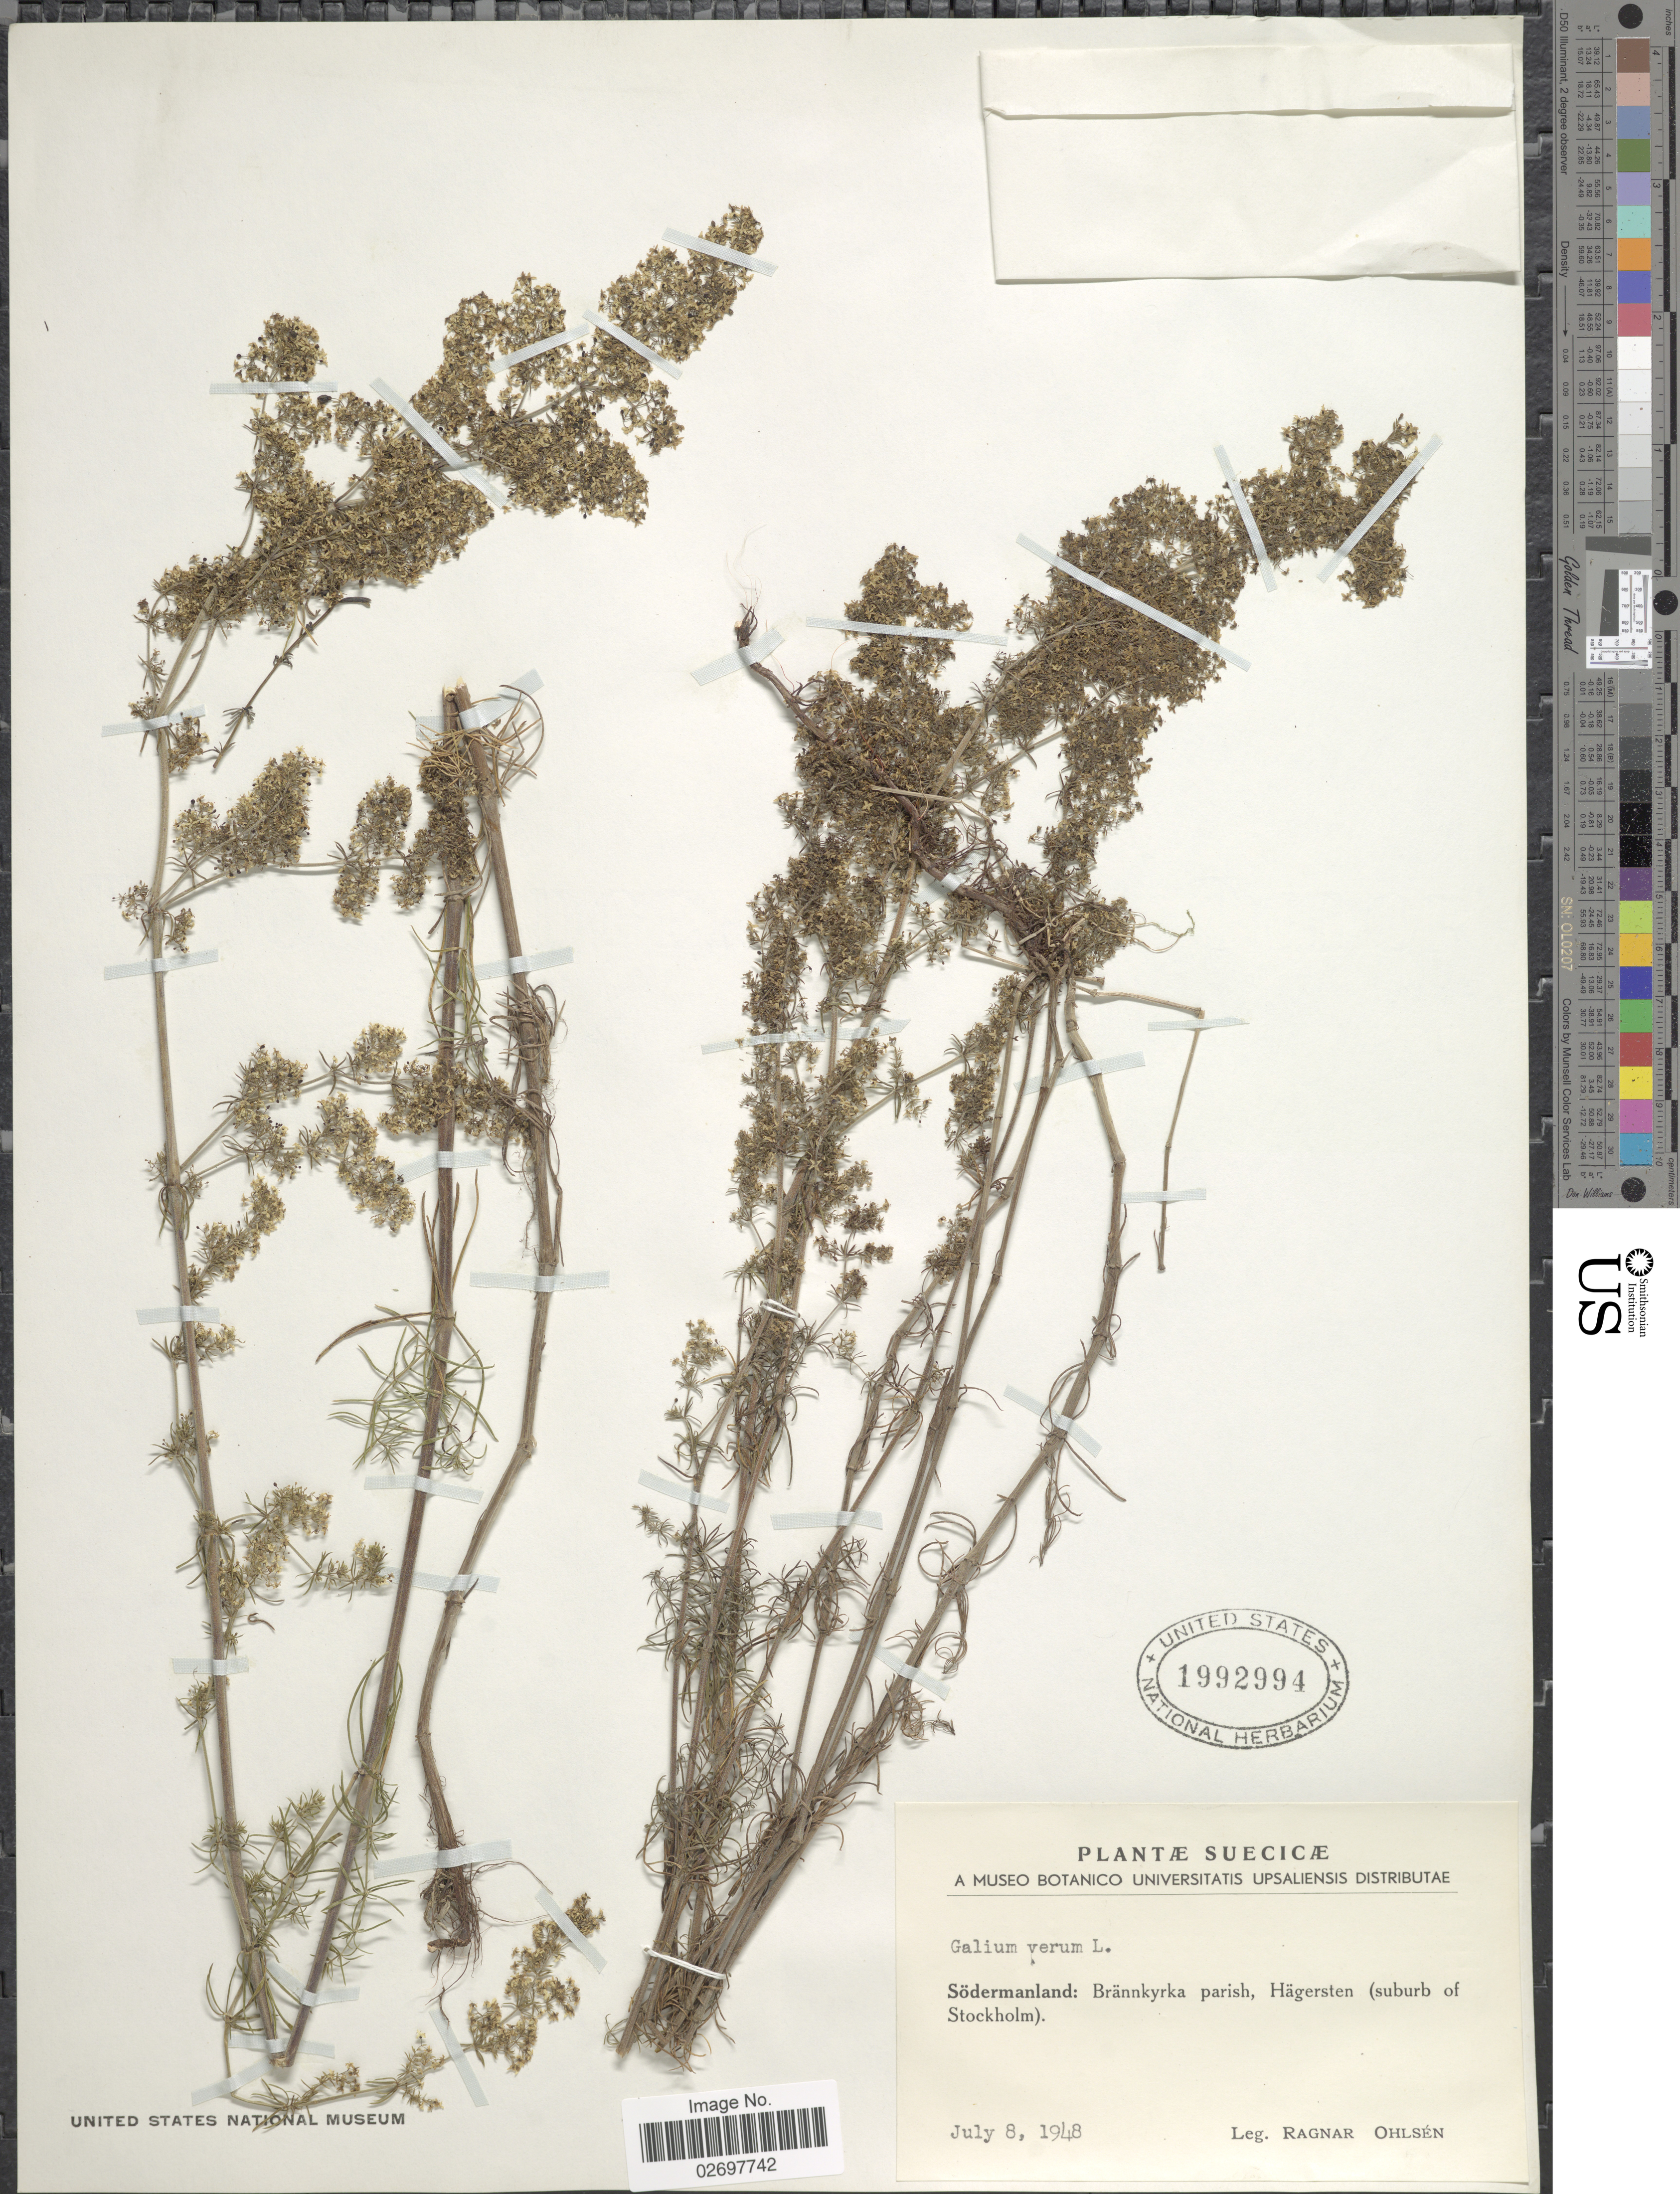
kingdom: Plantae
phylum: Tracheophyta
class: Magnoliopsida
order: Gentianales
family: Rubiaceae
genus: Galium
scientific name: Galium verum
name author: L.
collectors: R. Ohlsén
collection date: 1948-07-08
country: Sweden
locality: Suecicae, Sodermanland: Brannkyrka parish, Hagersten (suburb of Stockholm)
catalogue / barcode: US 1992994